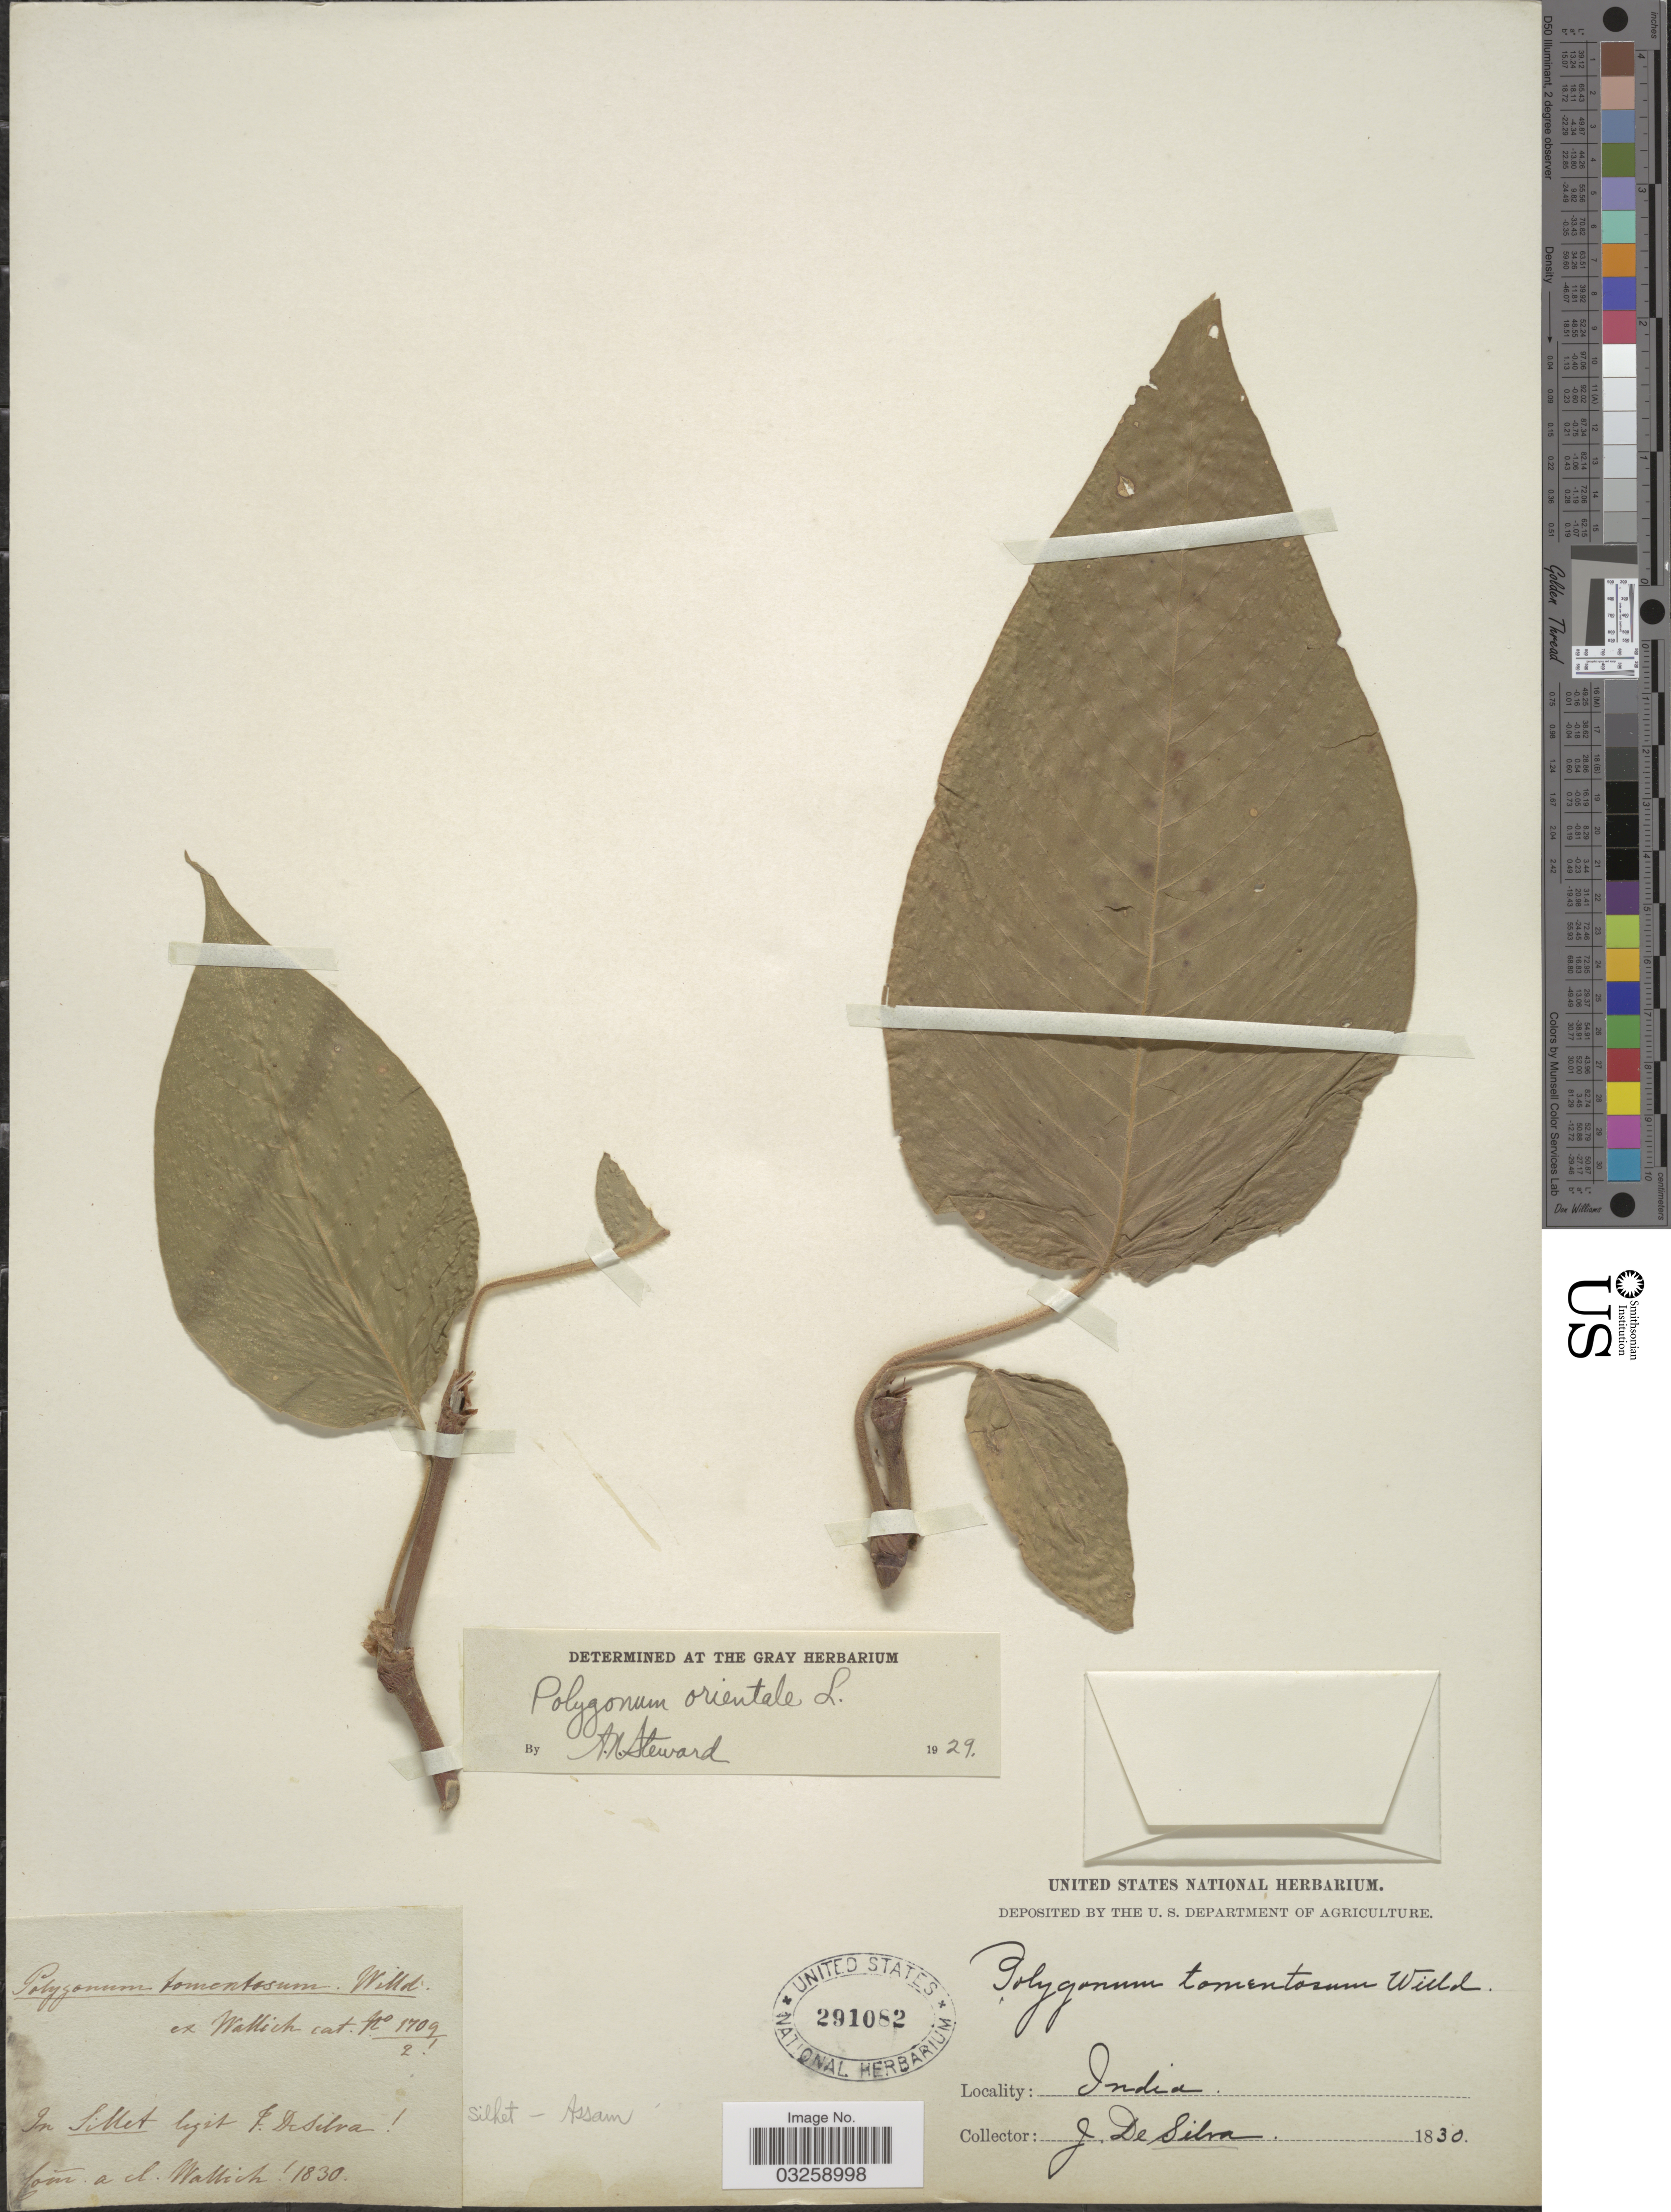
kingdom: Plantae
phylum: Tracheophyta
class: Magnoliopsida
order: Caryophyllales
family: Polygonaceae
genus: Polygonum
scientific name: Polygonum orientale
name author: L.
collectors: J. de Silva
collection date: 1830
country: India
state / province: Assam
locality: Silhet - Assam.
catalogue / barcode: US 291082